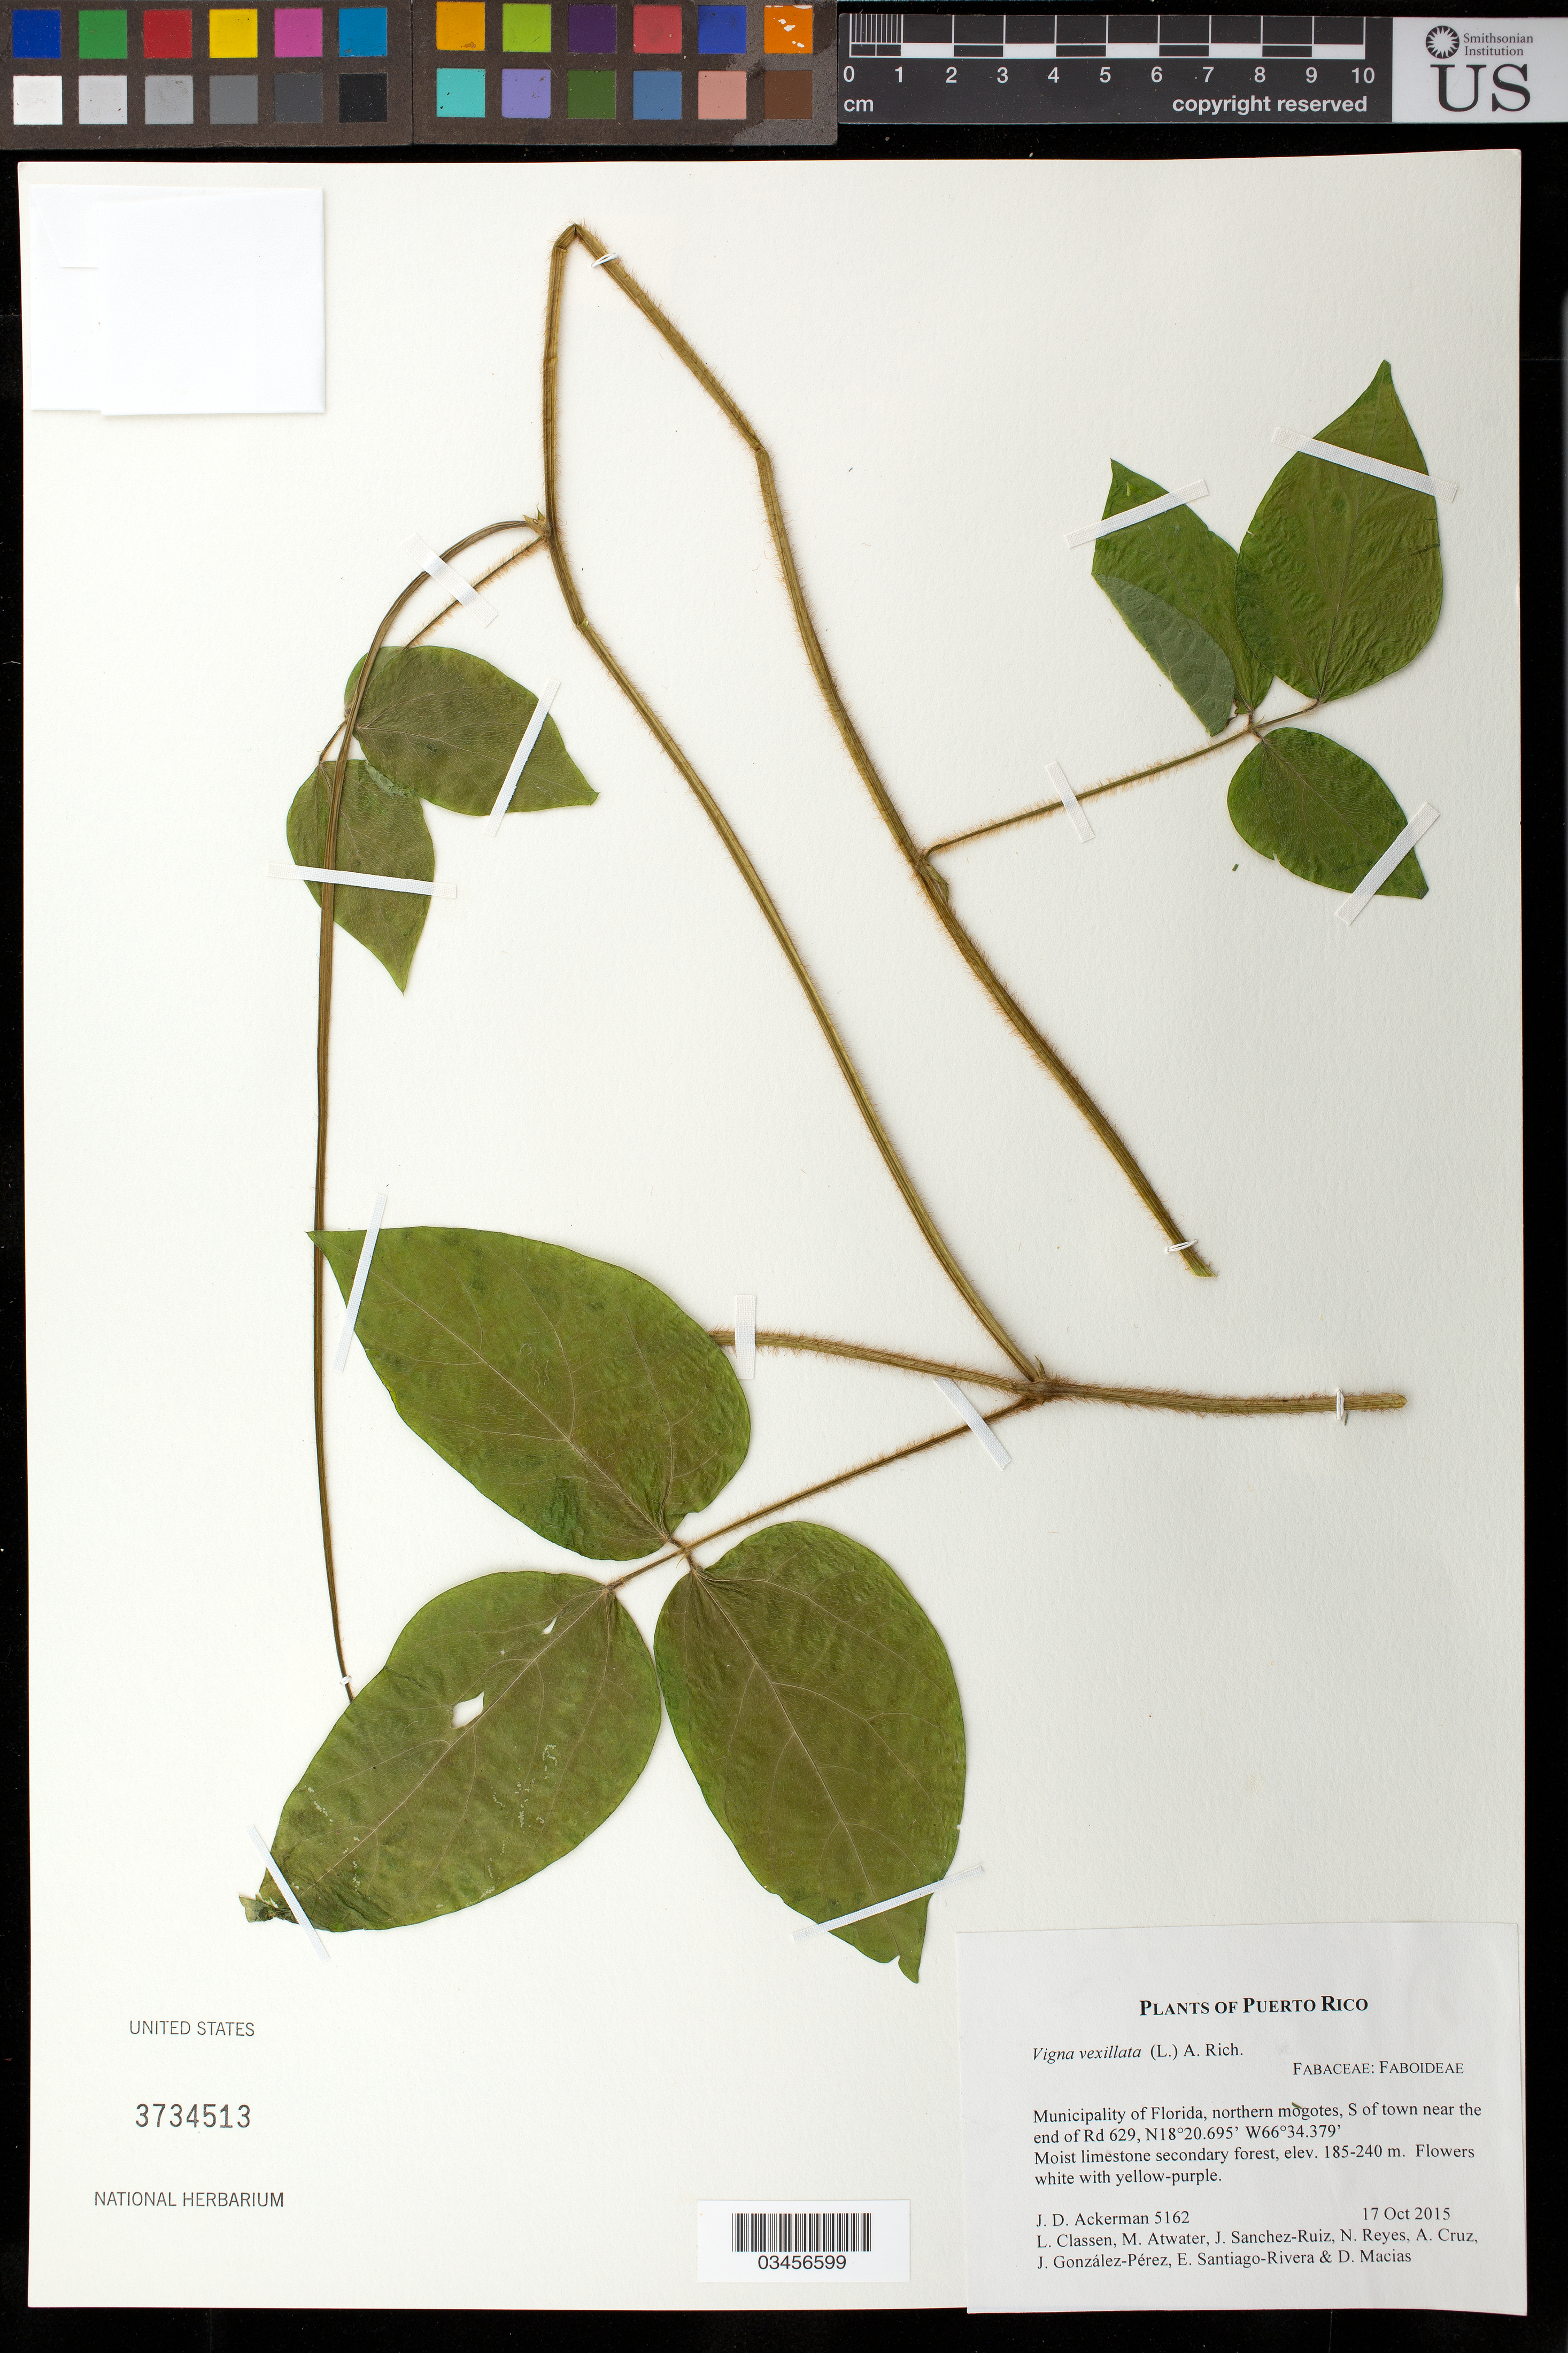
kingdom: Plantae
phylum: Tracheophyta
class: Magnoliopsida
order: Fabales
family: Fabaceae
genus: Vigna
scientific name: Vigna vexillata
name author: (L.) A. Rich.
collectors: J. D. Ackerman, L. Classen, M. Atwater, J. Sanchez-Ruiz, N. Reyes, A. Cruz, J. González-Pérez, E. Santiago-Rivera & D. Macías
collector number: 5162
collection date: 2015-10-17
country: Puerto Rico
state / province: Florida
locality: Muncipality of Florida, northern mogotes, S of town near the end of Rd 629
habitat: Moist limestone secondary forest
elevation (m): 185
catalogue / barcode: US 3734513